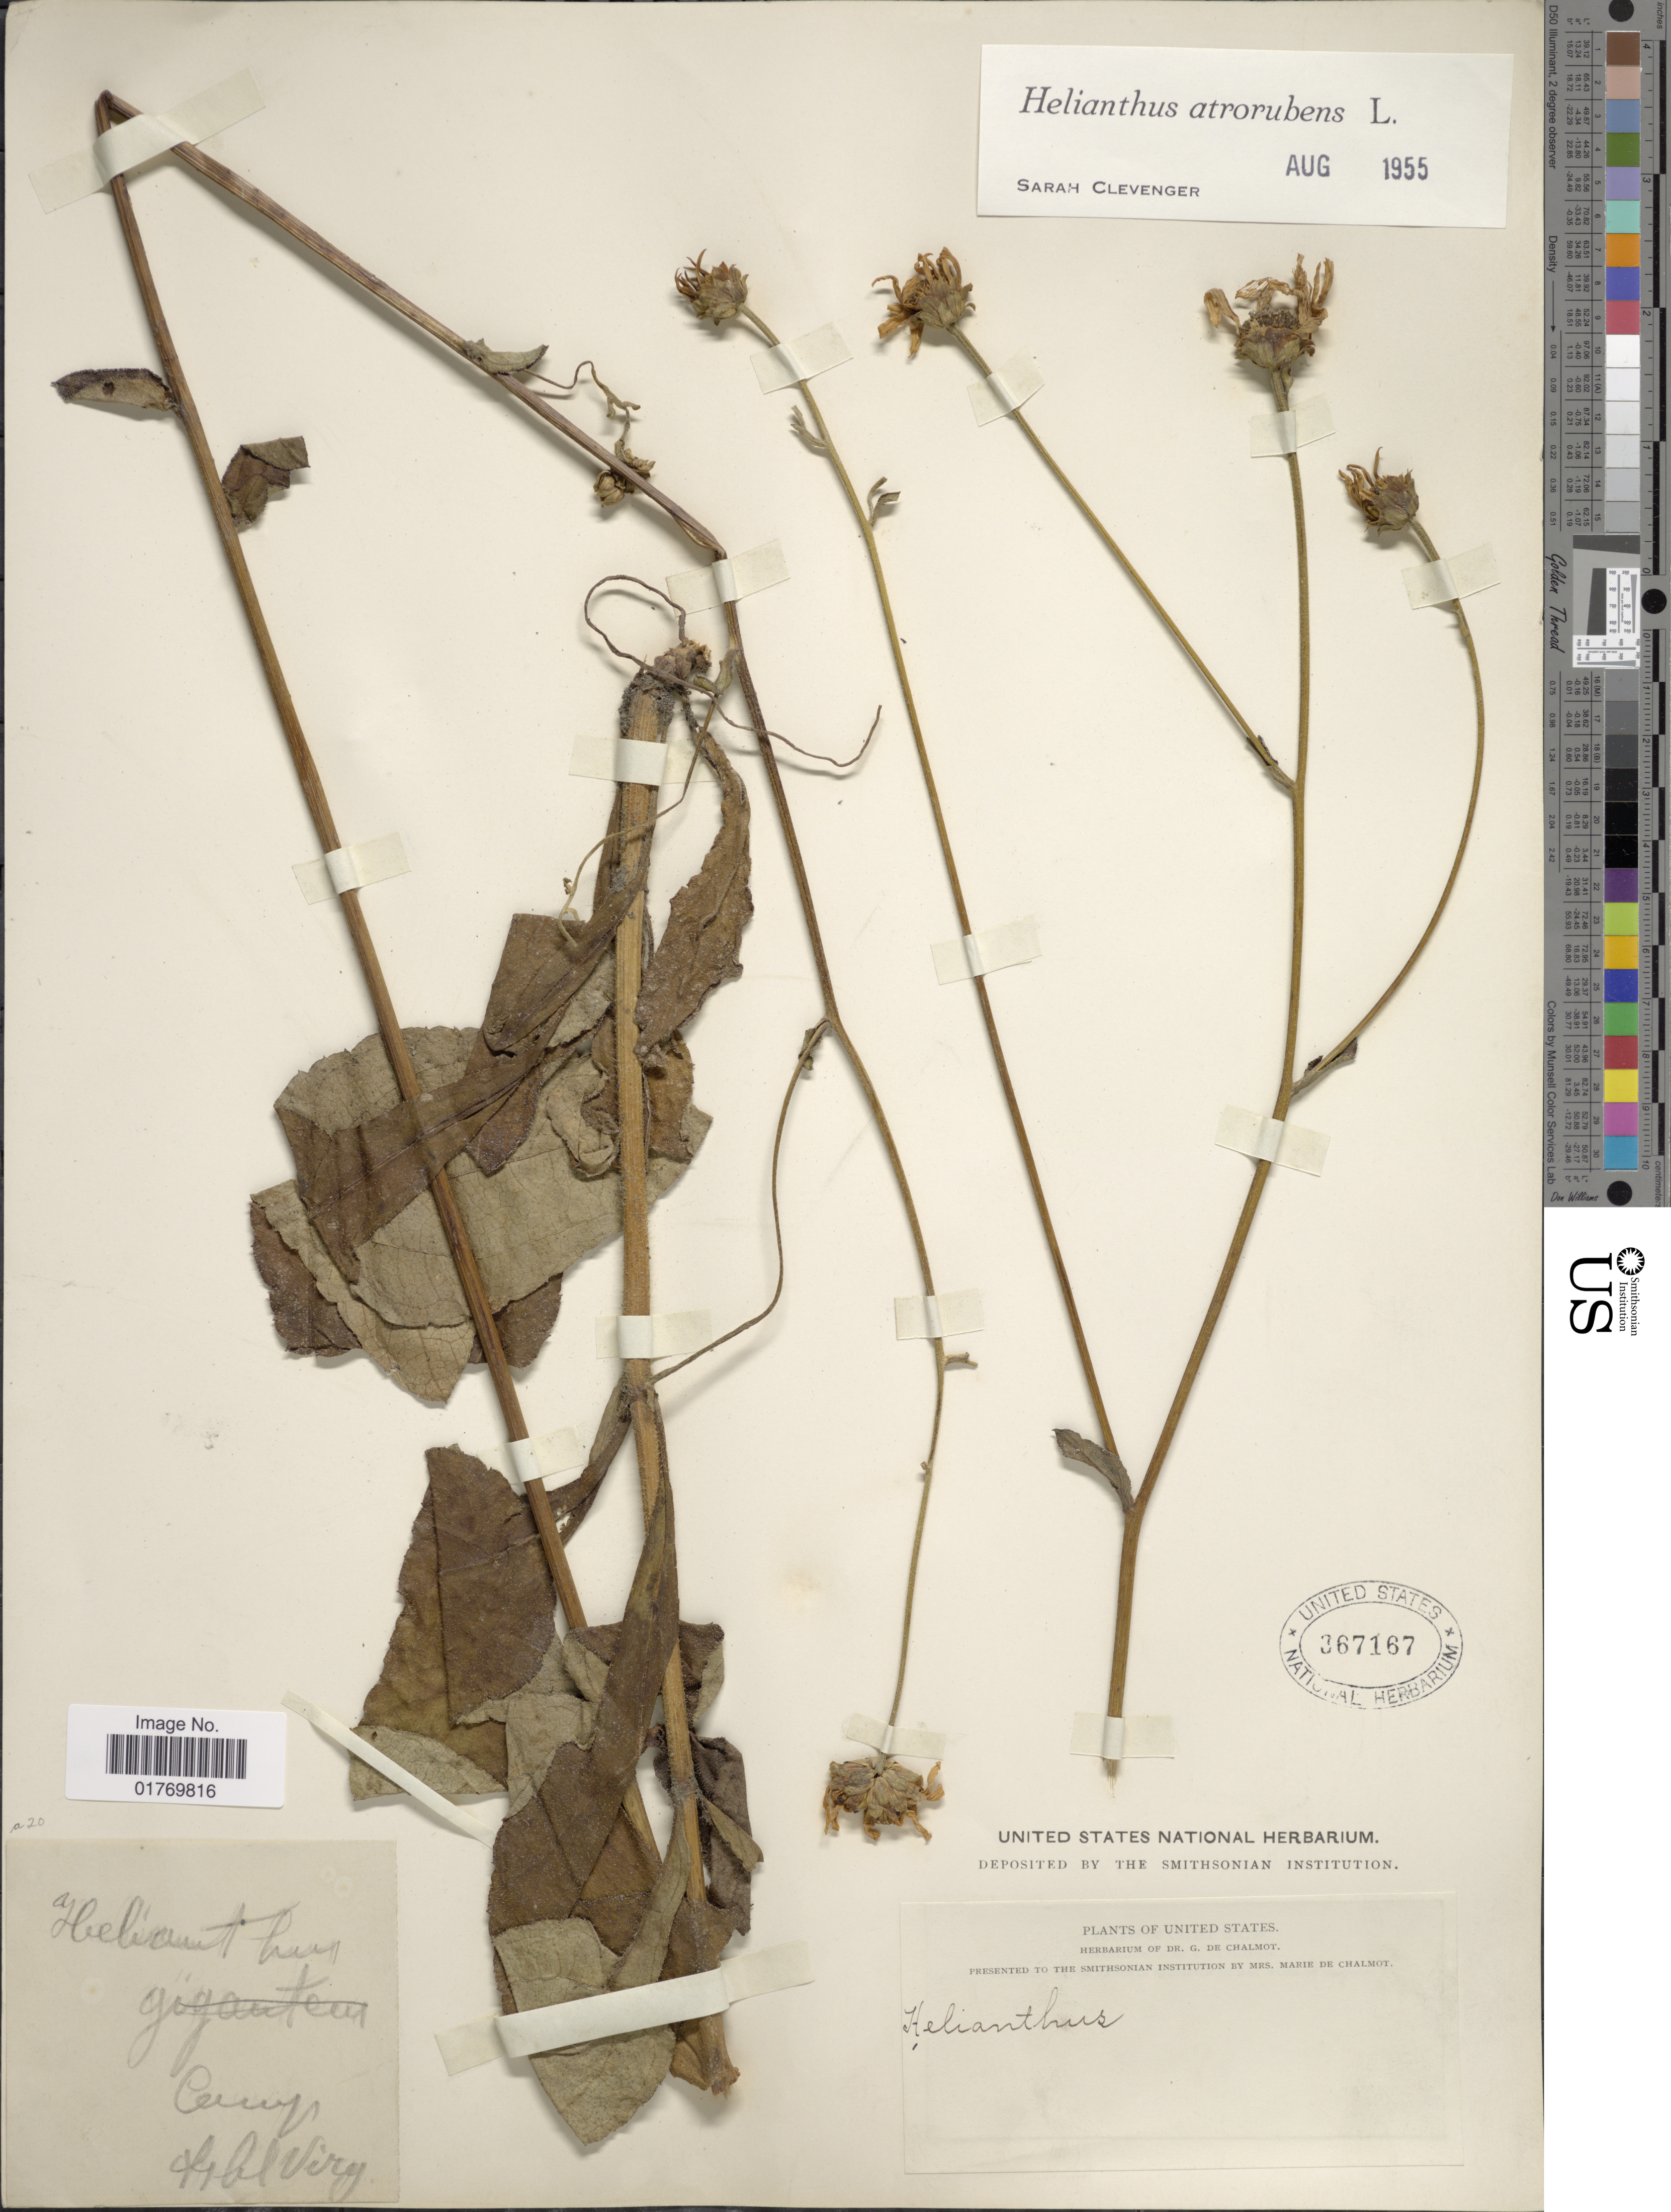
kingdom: Plantae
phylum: Tracheophyta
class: Magnoliopsida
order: Asterales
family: Asteraceae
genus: Helianthus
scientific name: Helianthus atrorubens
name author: L.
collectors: ex herb. G. de Chalmot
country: United States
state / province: Virginia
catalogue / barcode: US 367167